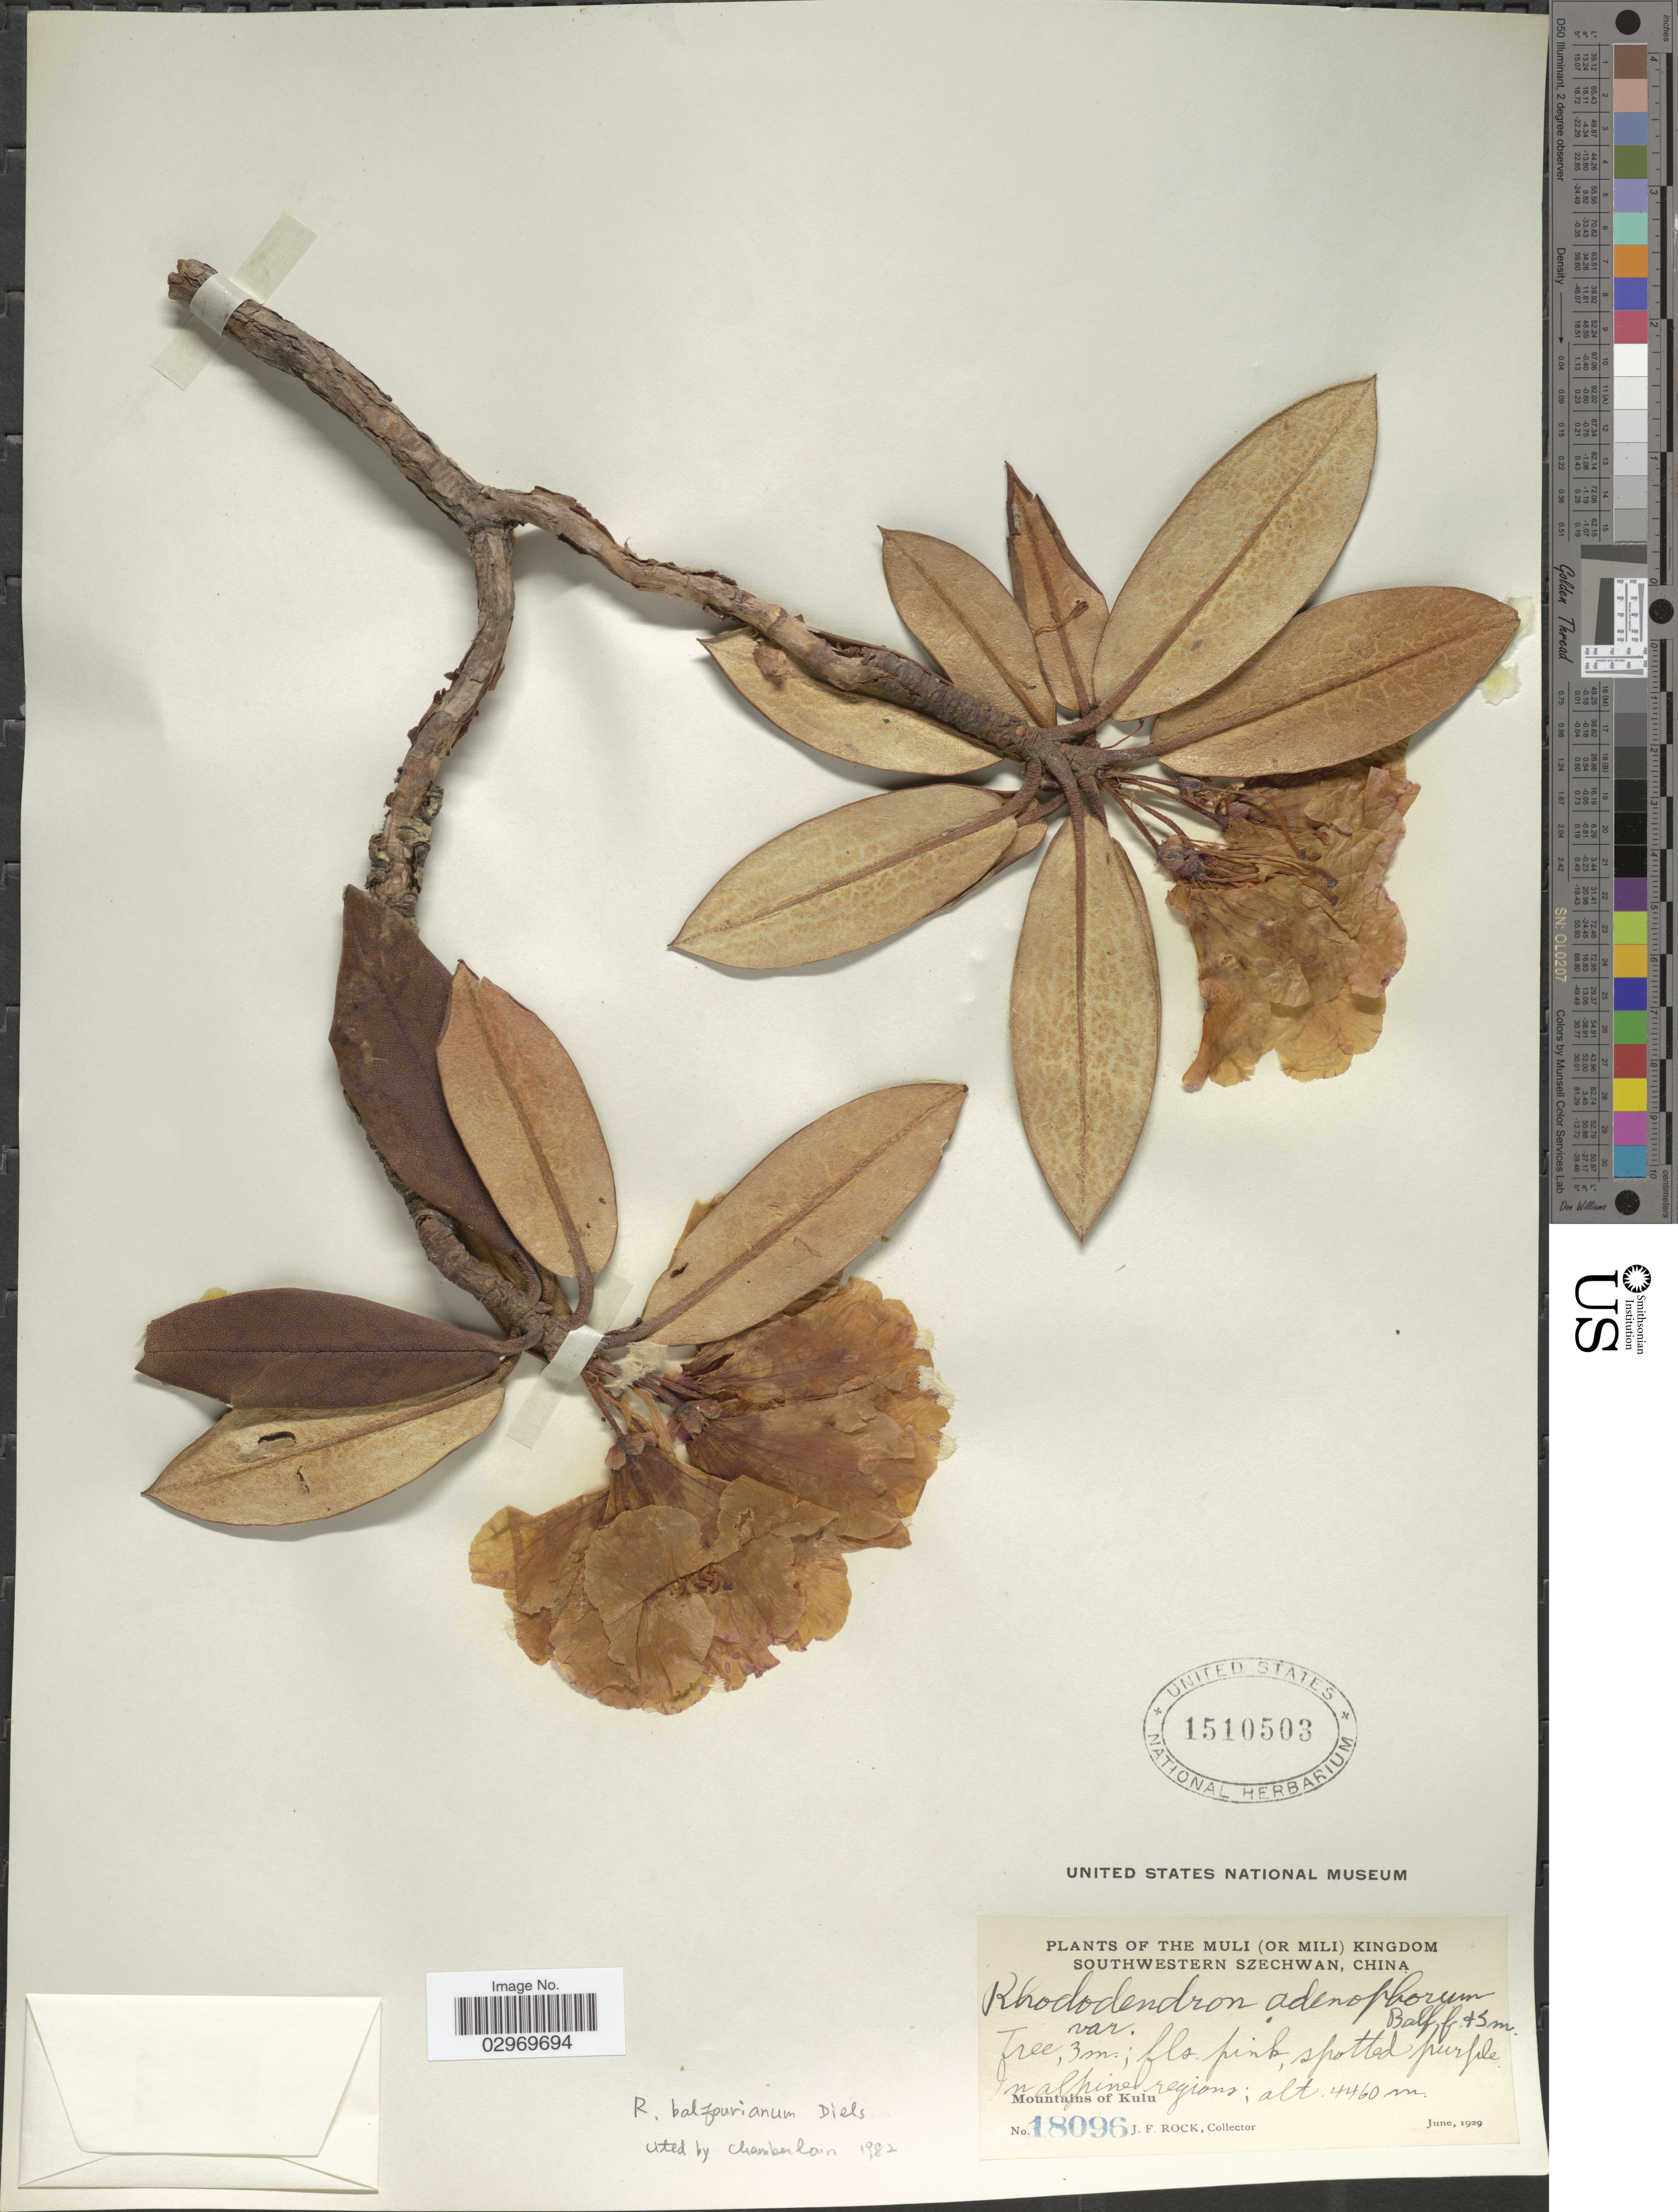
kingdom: Plantae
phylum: Tracheophyta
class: Magnoliopsida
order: Ericales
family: Ericaceae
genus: Rhododendron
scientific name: Rhododendron balfourianum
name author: Diels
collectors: J. Rock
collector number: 18096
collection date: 1929-06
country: China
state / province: Sichuan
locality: The Muli (or Mili) Kingdom, Southwestern Szechwan. In alpine regions. Mountains of Kulu.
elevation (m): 4460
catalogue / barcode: US 1510503